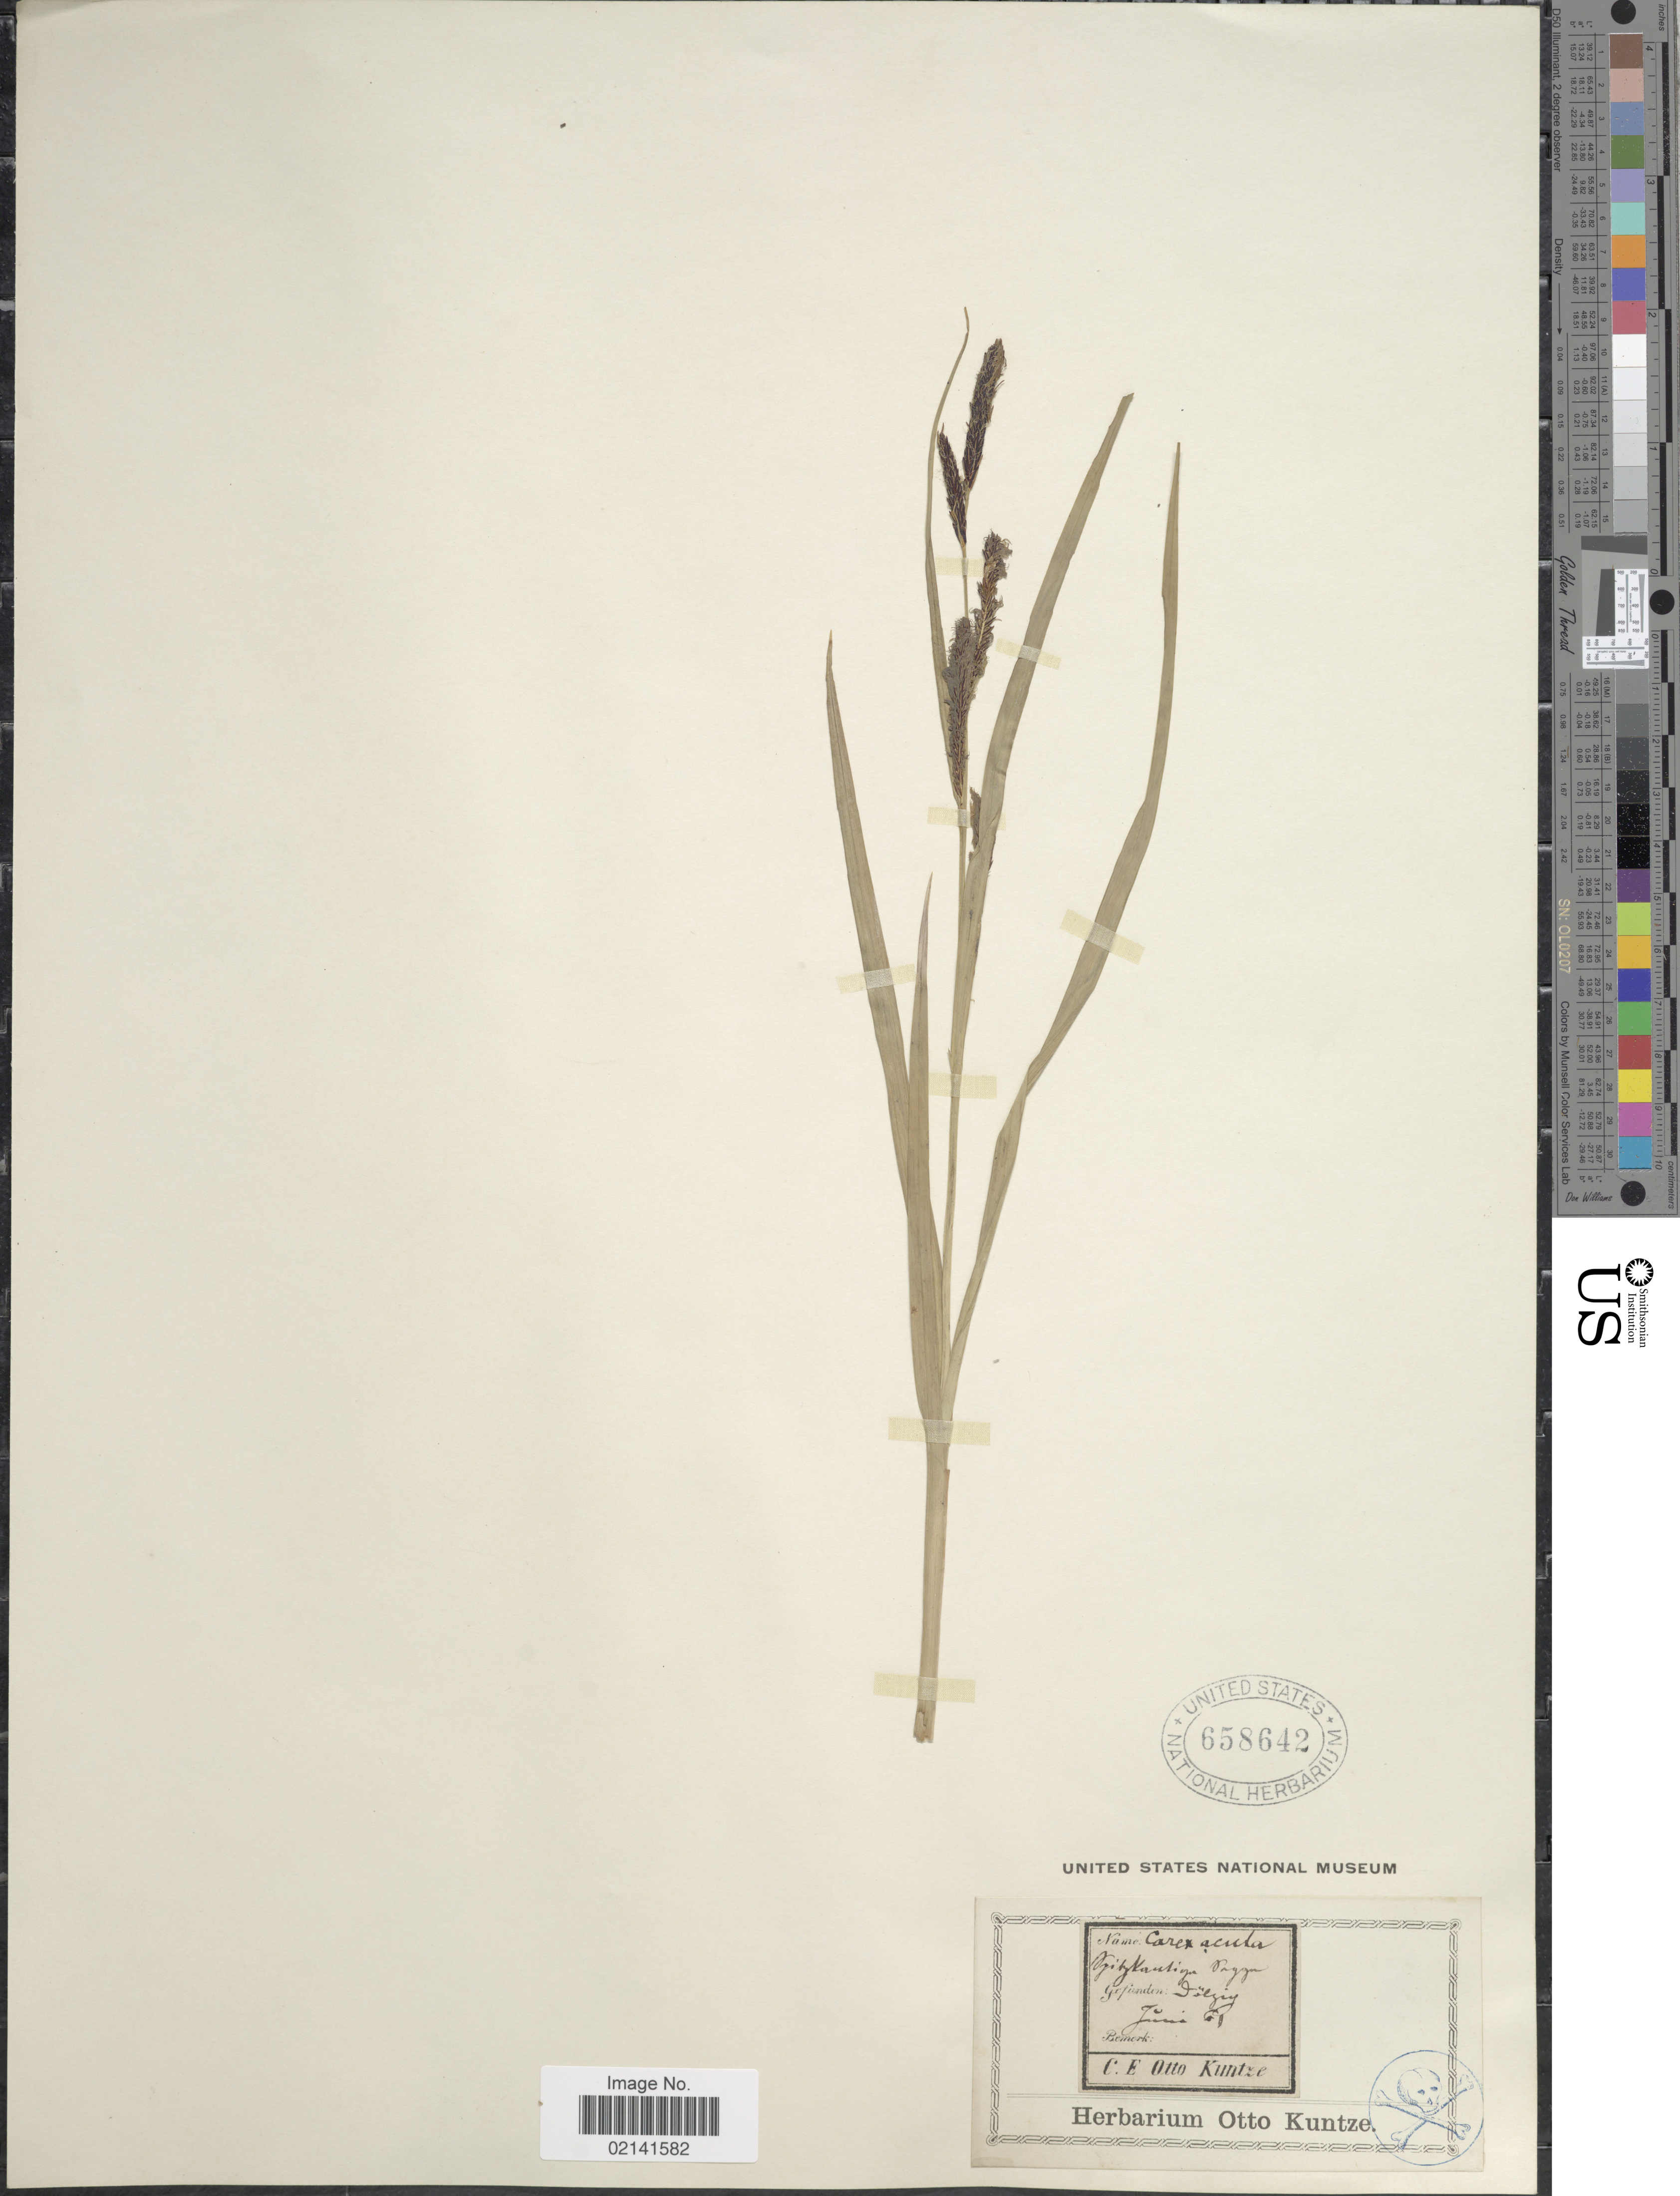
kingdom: Plantae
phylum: Tracheophyta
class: Liliopsida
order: Poales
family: Cyperaceae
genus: Carex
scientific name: Carex acuta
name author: L.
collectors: C.E.O. Kuntze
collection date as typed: Transcribed d/m/y: /6/60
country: Germany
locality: Dolzig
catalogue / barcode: US 658642